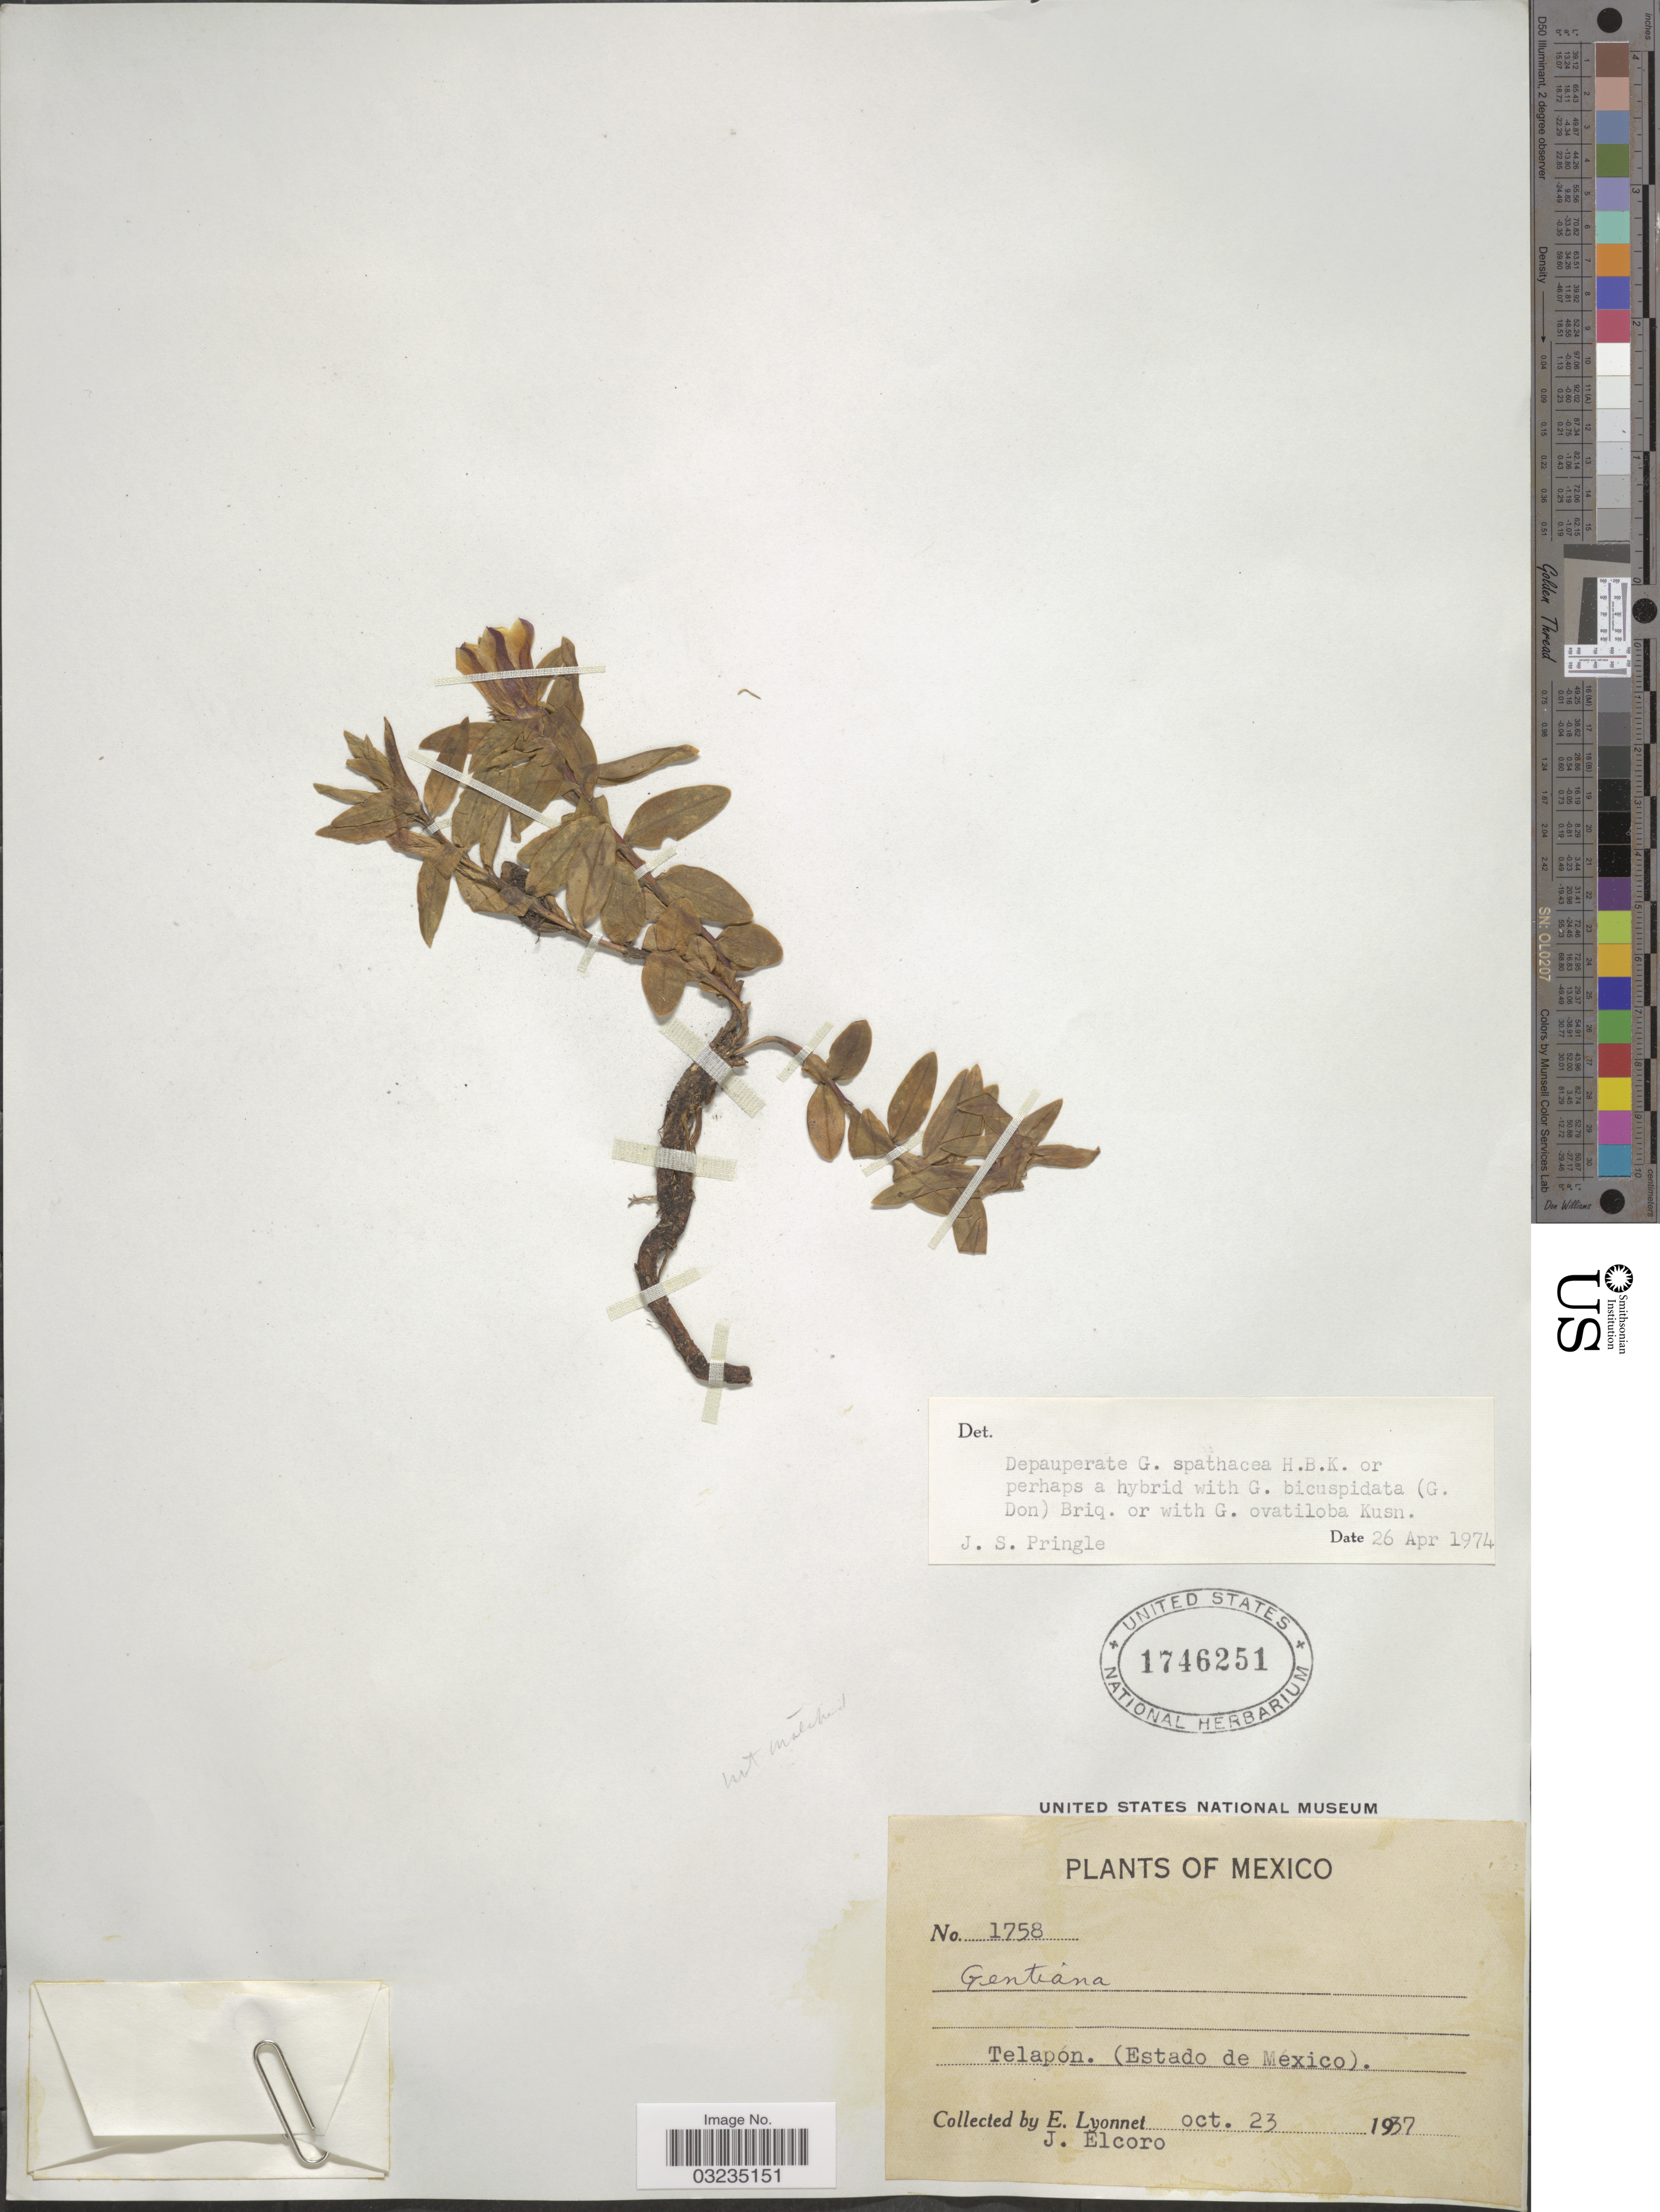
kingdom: Plantae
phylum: Tracheophyta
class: Magnoliopsida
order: Gentianales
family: Gentianaceae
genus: Gentiana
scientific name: Gentiana spathacea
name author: Kunth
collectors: E. Lyonnel & J. Elcoro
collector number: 1758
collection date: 1937-10-23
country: Mexico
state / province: México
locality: Telapón. (Estado de México).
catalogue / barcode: US 1746251